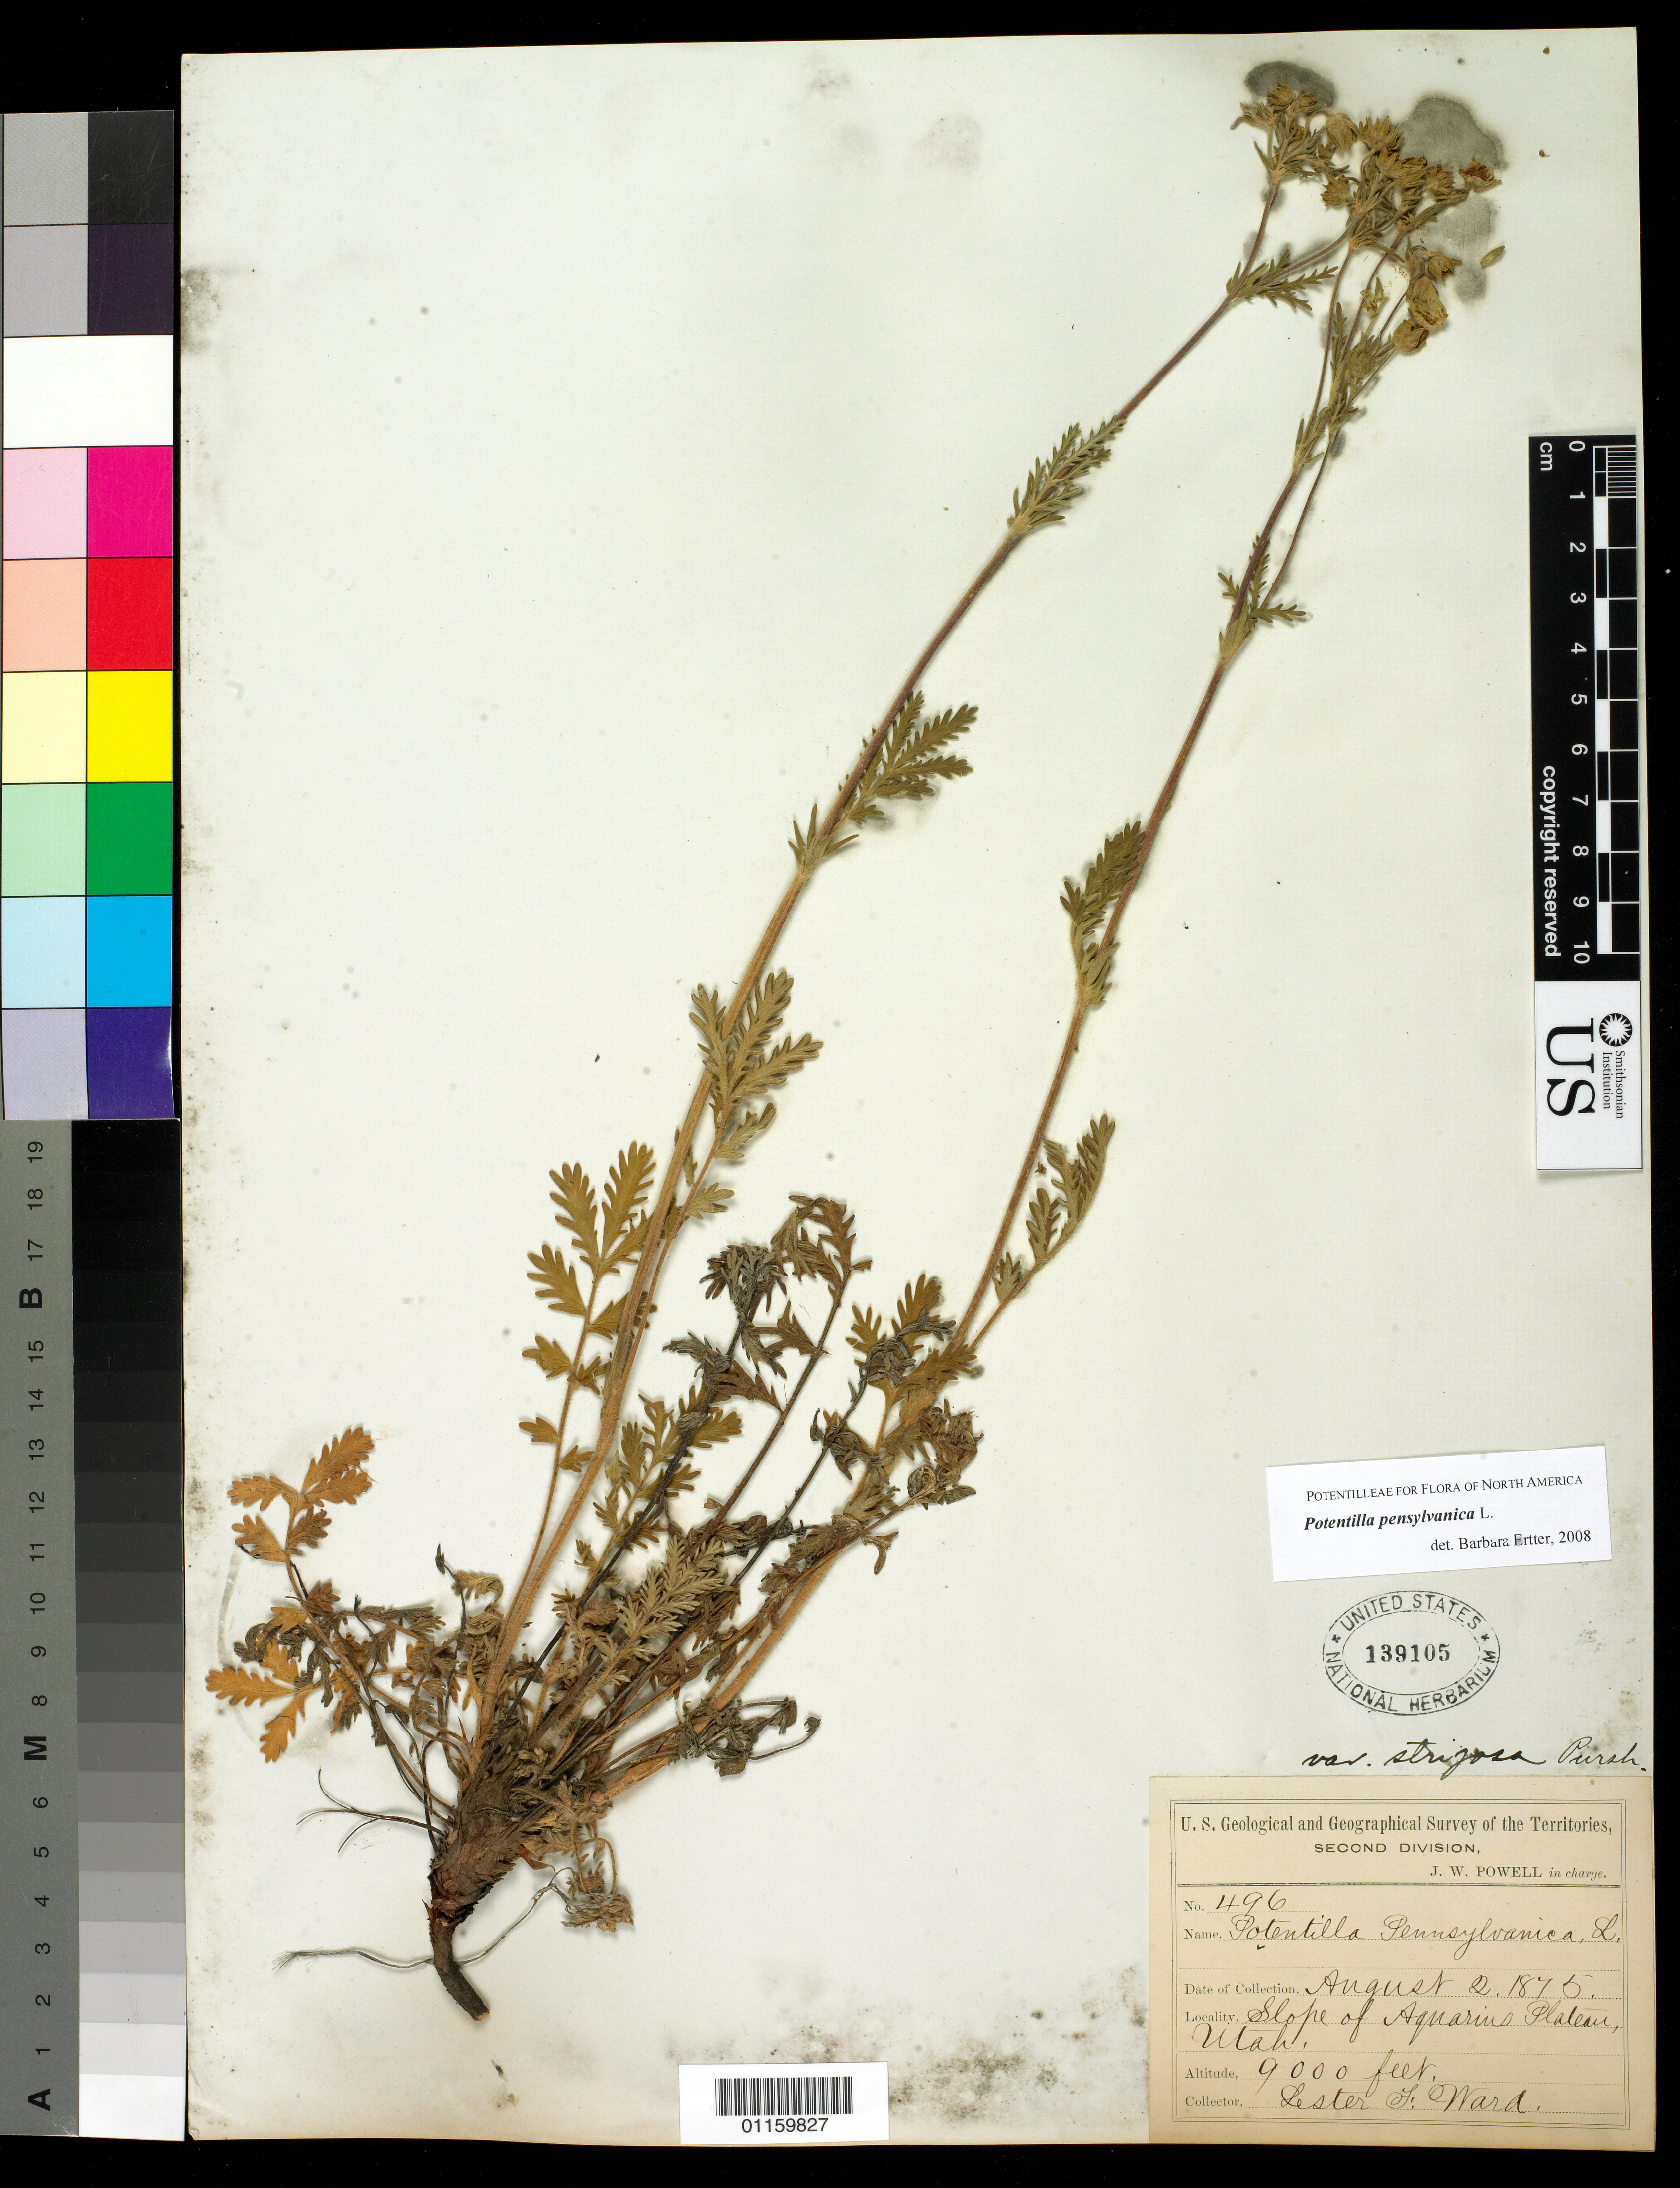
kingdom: Plantae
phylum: Tracheophyta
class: Magnoliopsida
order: Rosales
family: Rosaceae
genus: Potentilla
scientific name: Potentilla pensylvanica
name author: L.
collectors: L. F. Ward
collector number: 496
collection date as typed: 02 Aug 1875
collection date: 1875-08-02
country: United States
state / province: Utah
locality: Slope of Aquarius Plateau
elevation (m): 2743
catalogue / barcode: US 139105